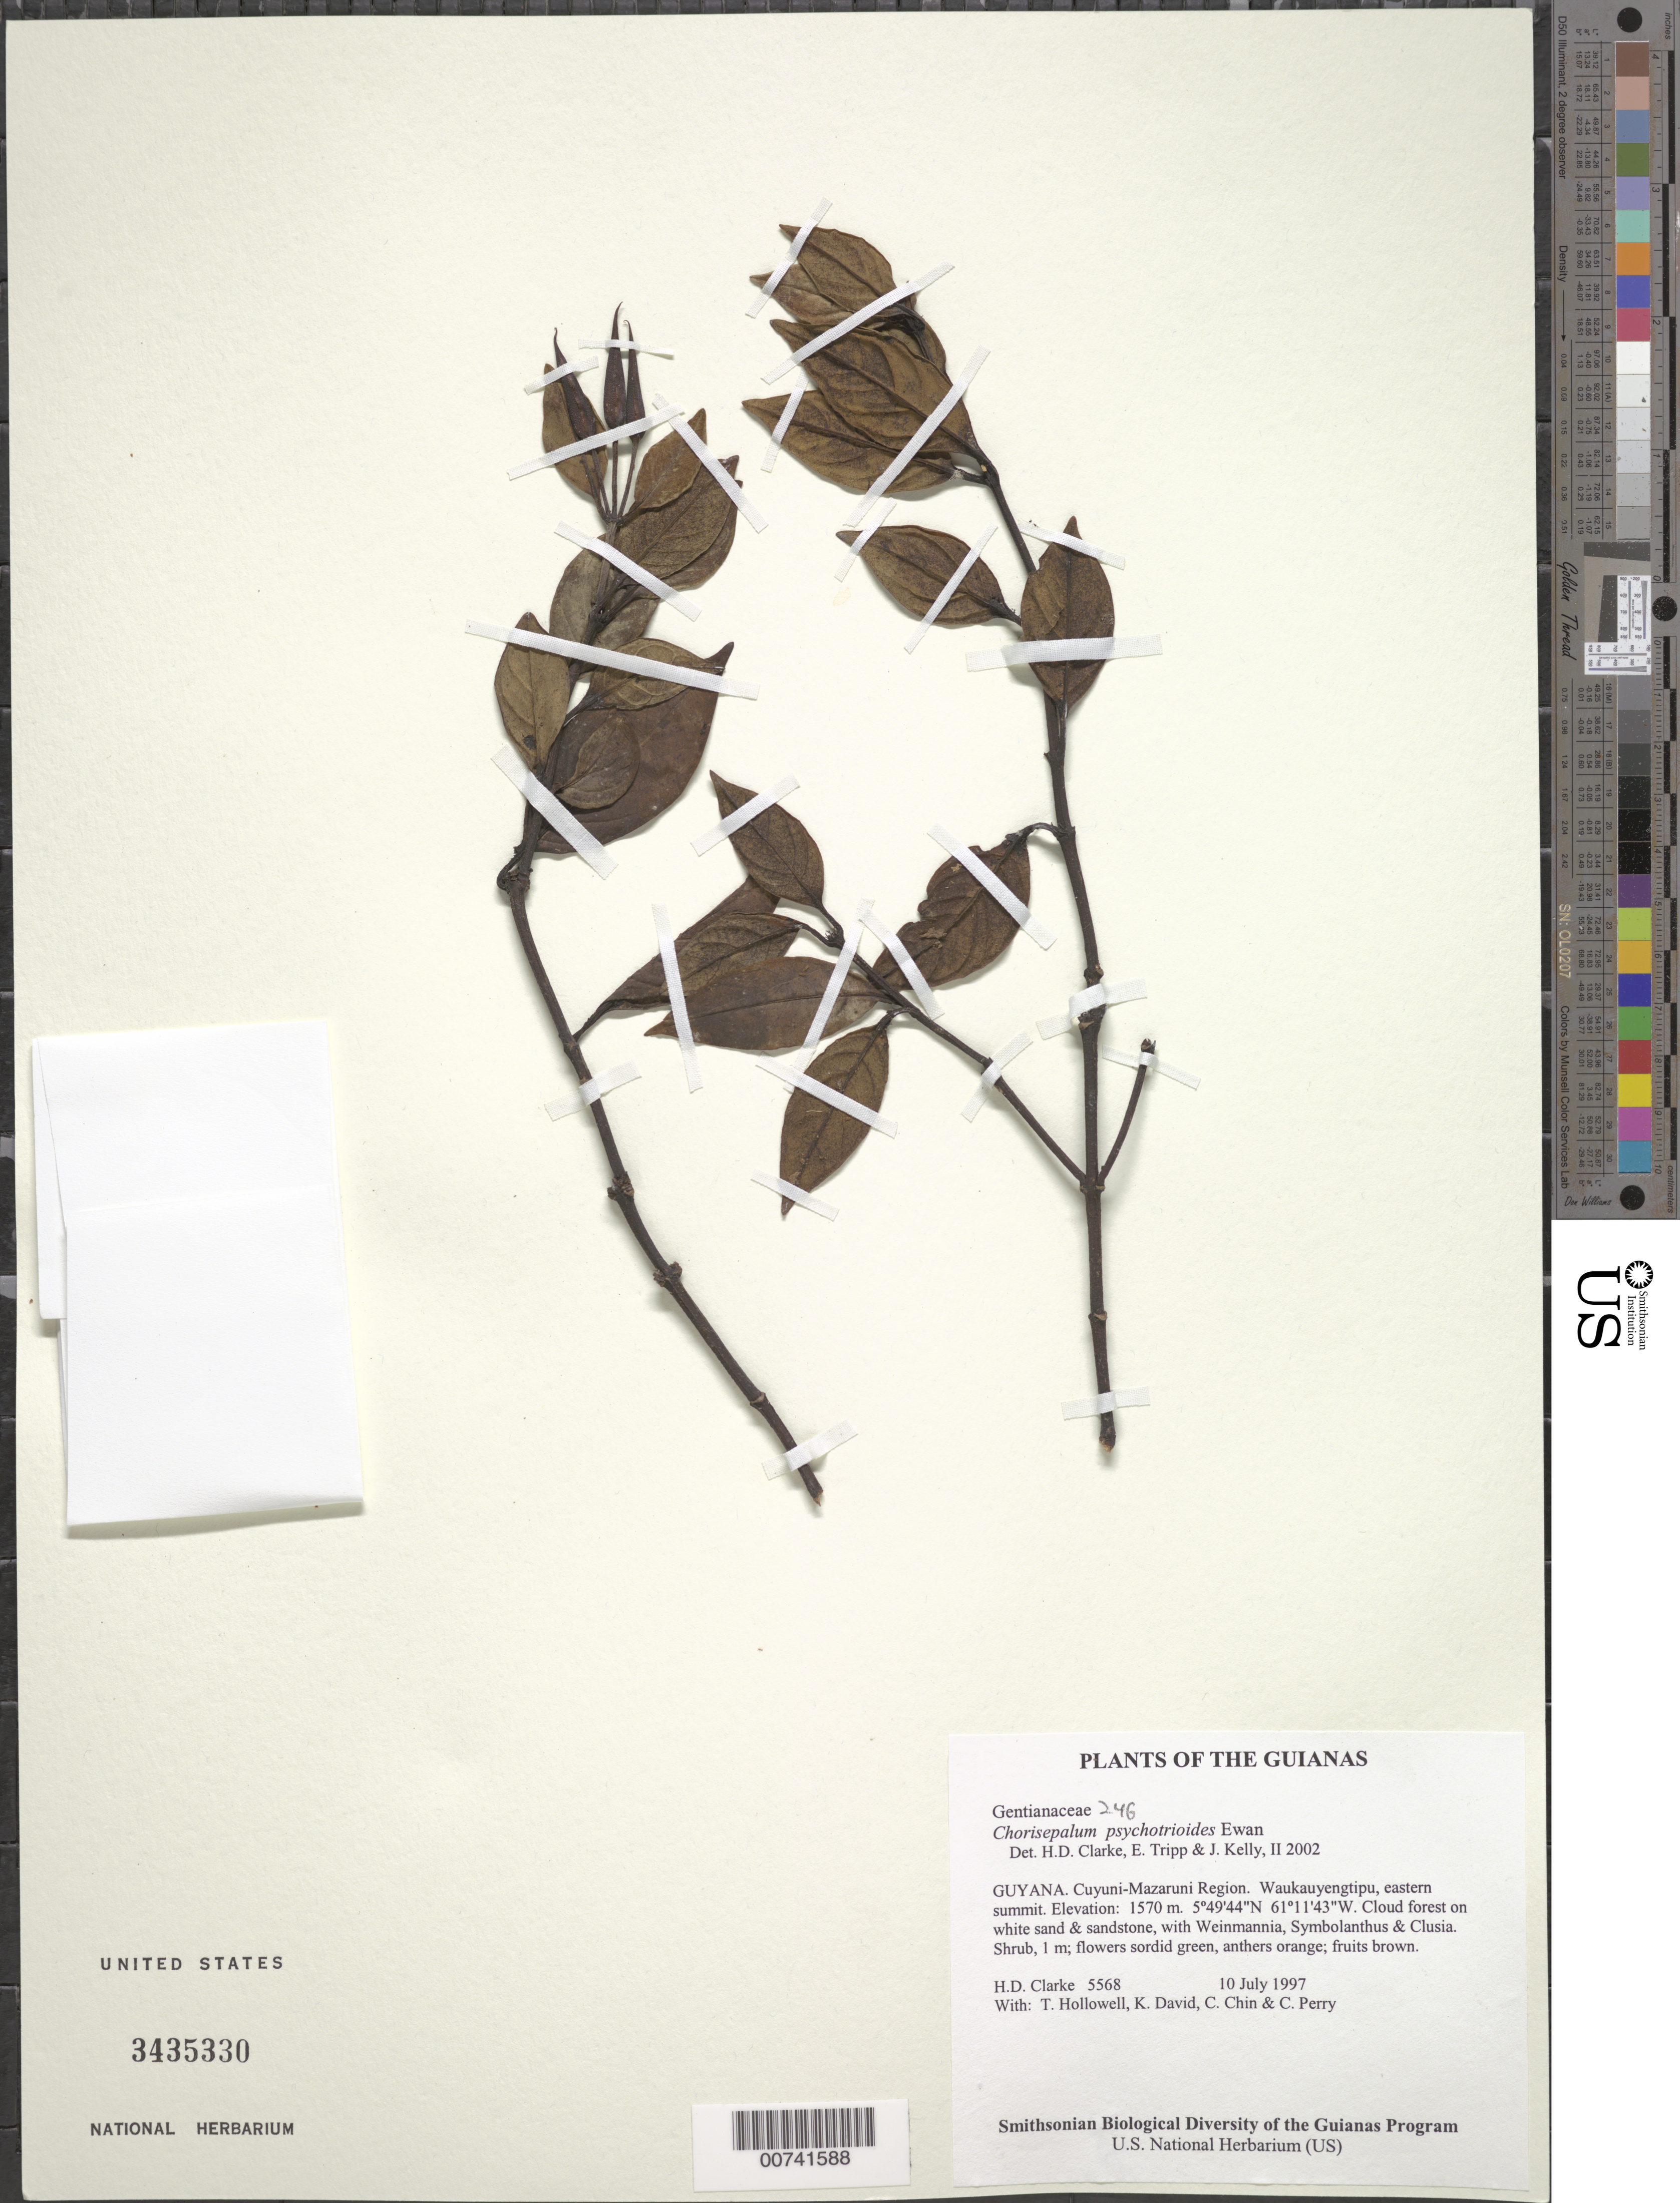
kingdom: Plantae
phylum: Tracheophyta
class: Magnoliopsida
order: Gentianales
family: Gentianaceae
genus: Chorisepalum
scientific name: Chorisepalum psychotrioides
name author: Ewan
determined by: Kelly, J.; Clarke, H. D.; Tripp, E. A.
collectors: H. D. Clarke, T. Hollowell, K. David, C. Chin & C. Perry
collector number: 5568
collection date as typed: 10 July 1997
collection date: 1997-07-10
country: Guyana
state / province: Cuyuni-Mazaruni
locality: Waukauyengtipu, eastern summit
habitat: Cloud forest on white sand & sandstone, with Weinmannia, Symbolanthus & Clusia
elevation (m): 1570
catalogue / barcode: US 3435330